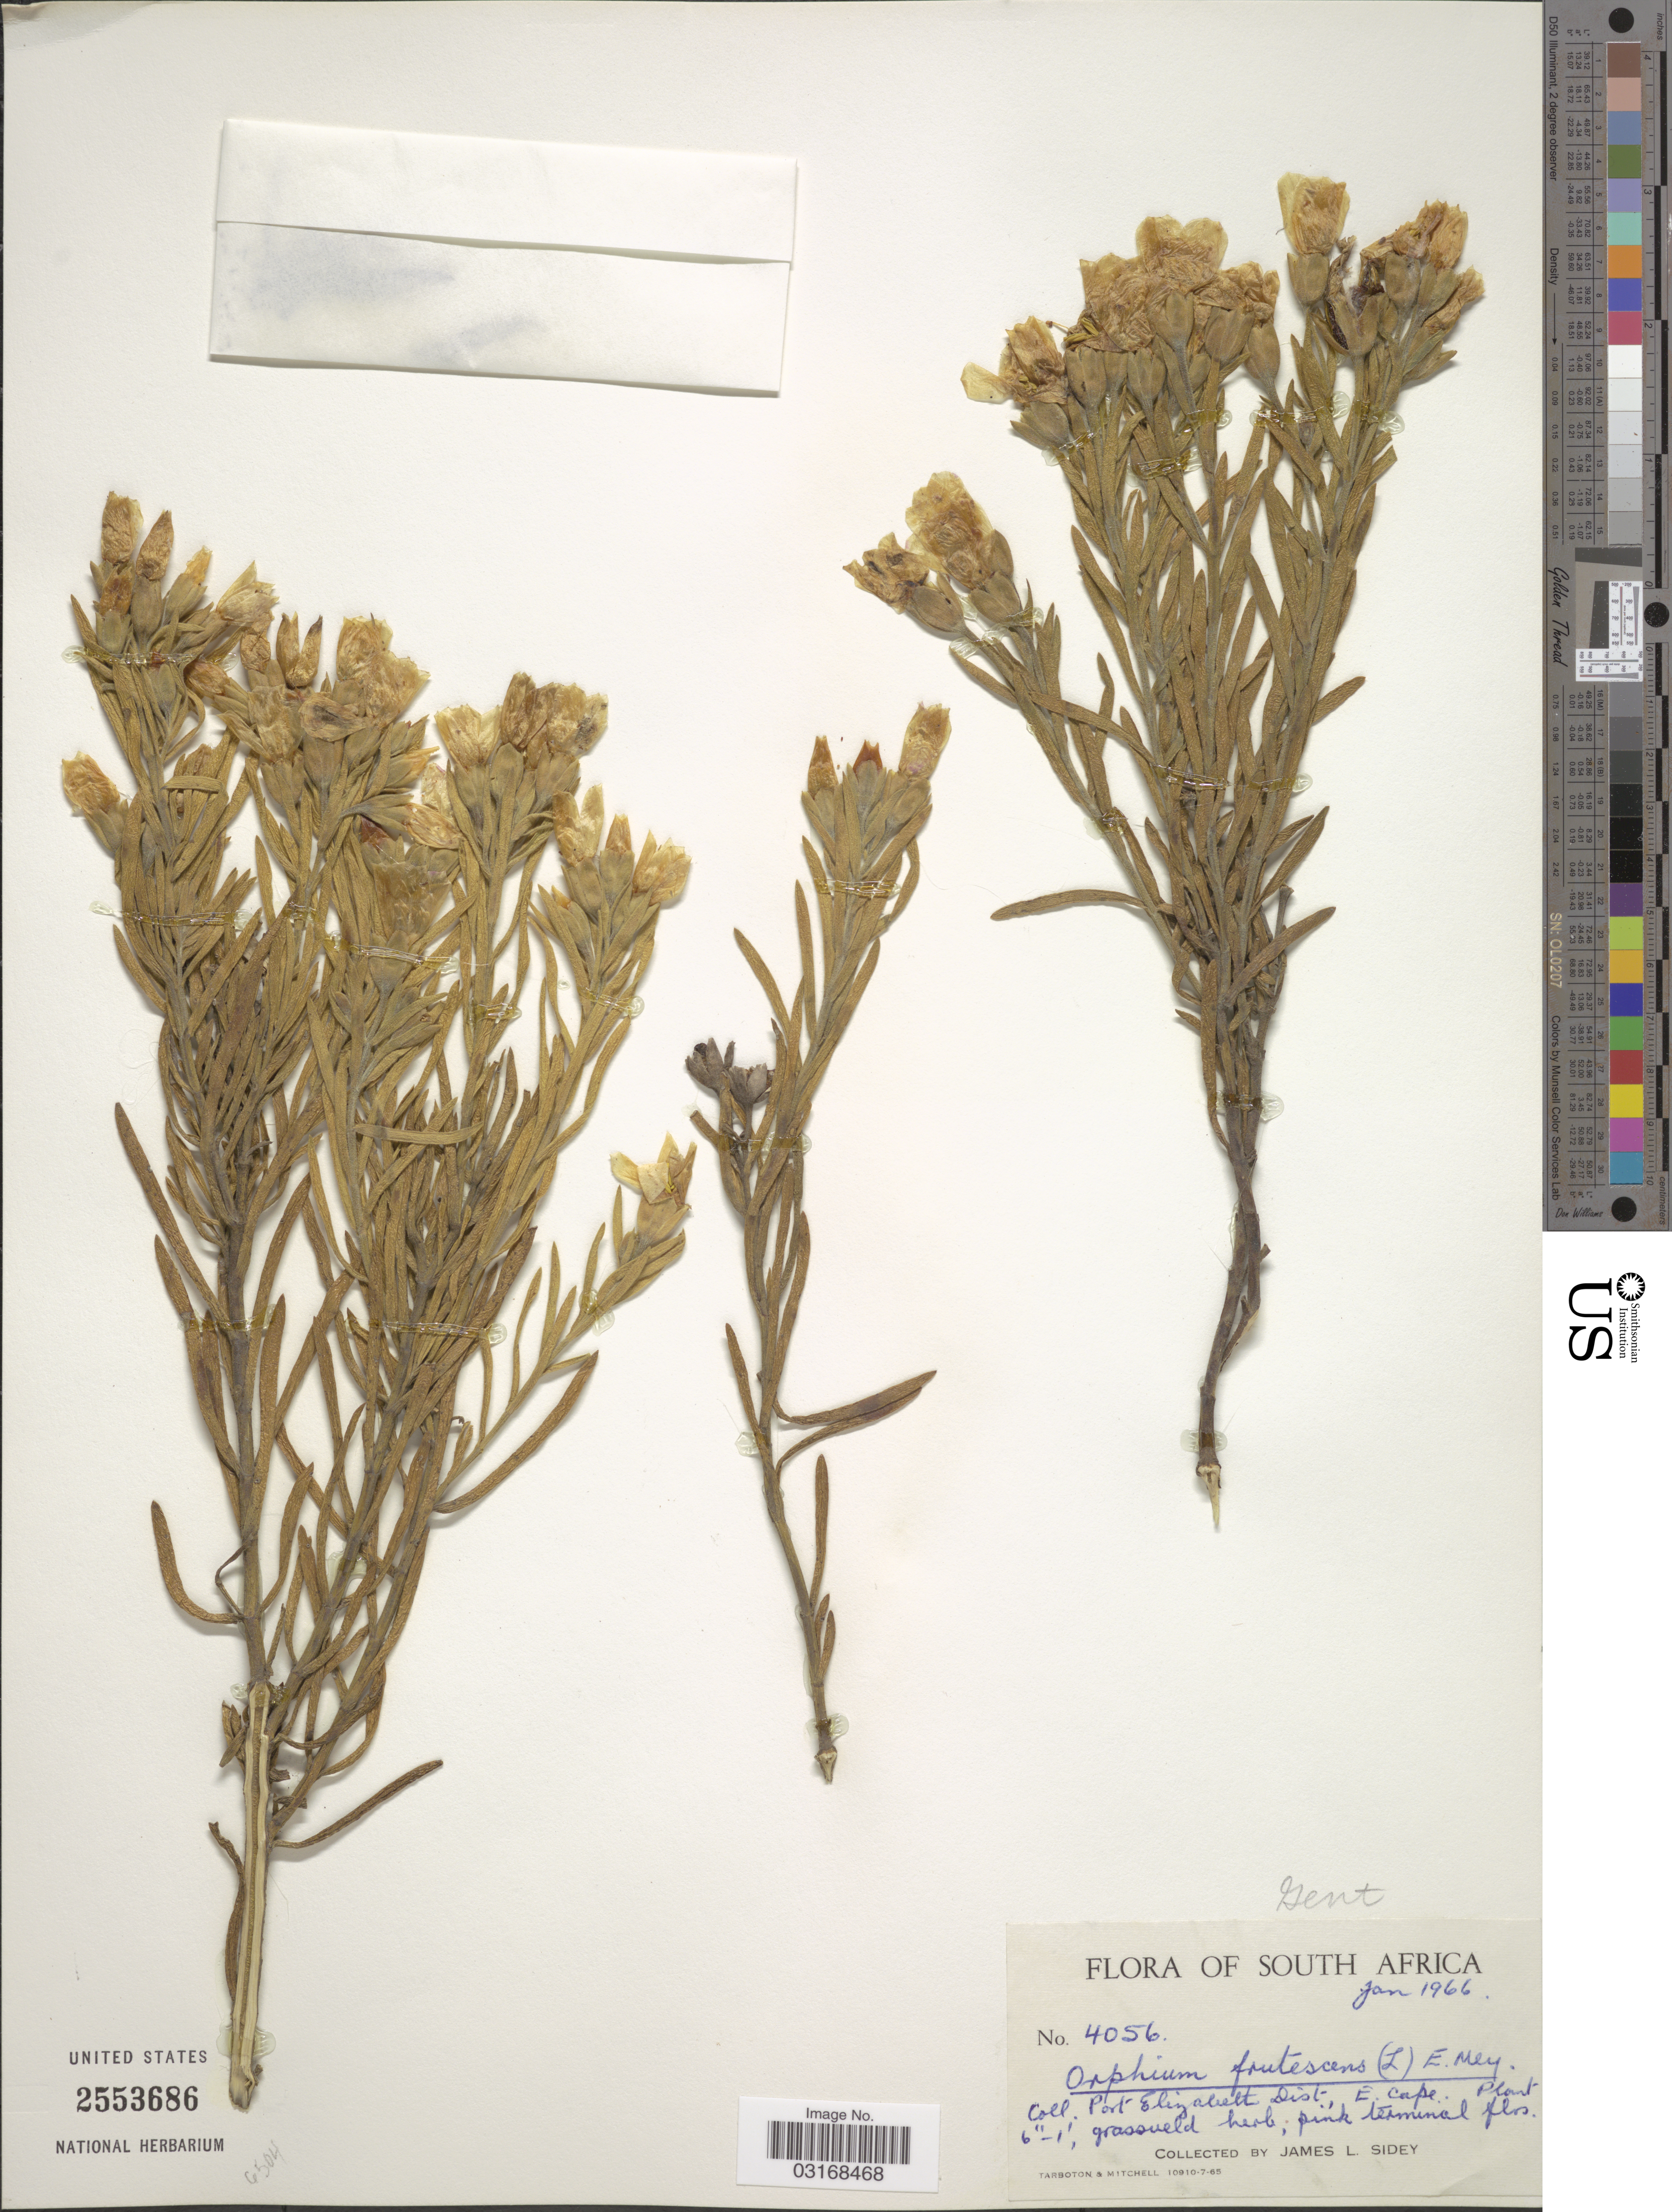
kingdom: Plantae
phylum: Tracheophyta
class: Magnoliopsida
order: Gentianales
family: Gentianaceae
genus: Orphium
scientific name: Orphium frutescens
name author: (L.) E. Mey.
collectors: J. L. Sidey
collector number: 4056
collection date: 1966-01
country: South Africa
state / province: Eastern Cape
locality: Port Elizabeth Dist.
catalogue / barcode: US 2553686